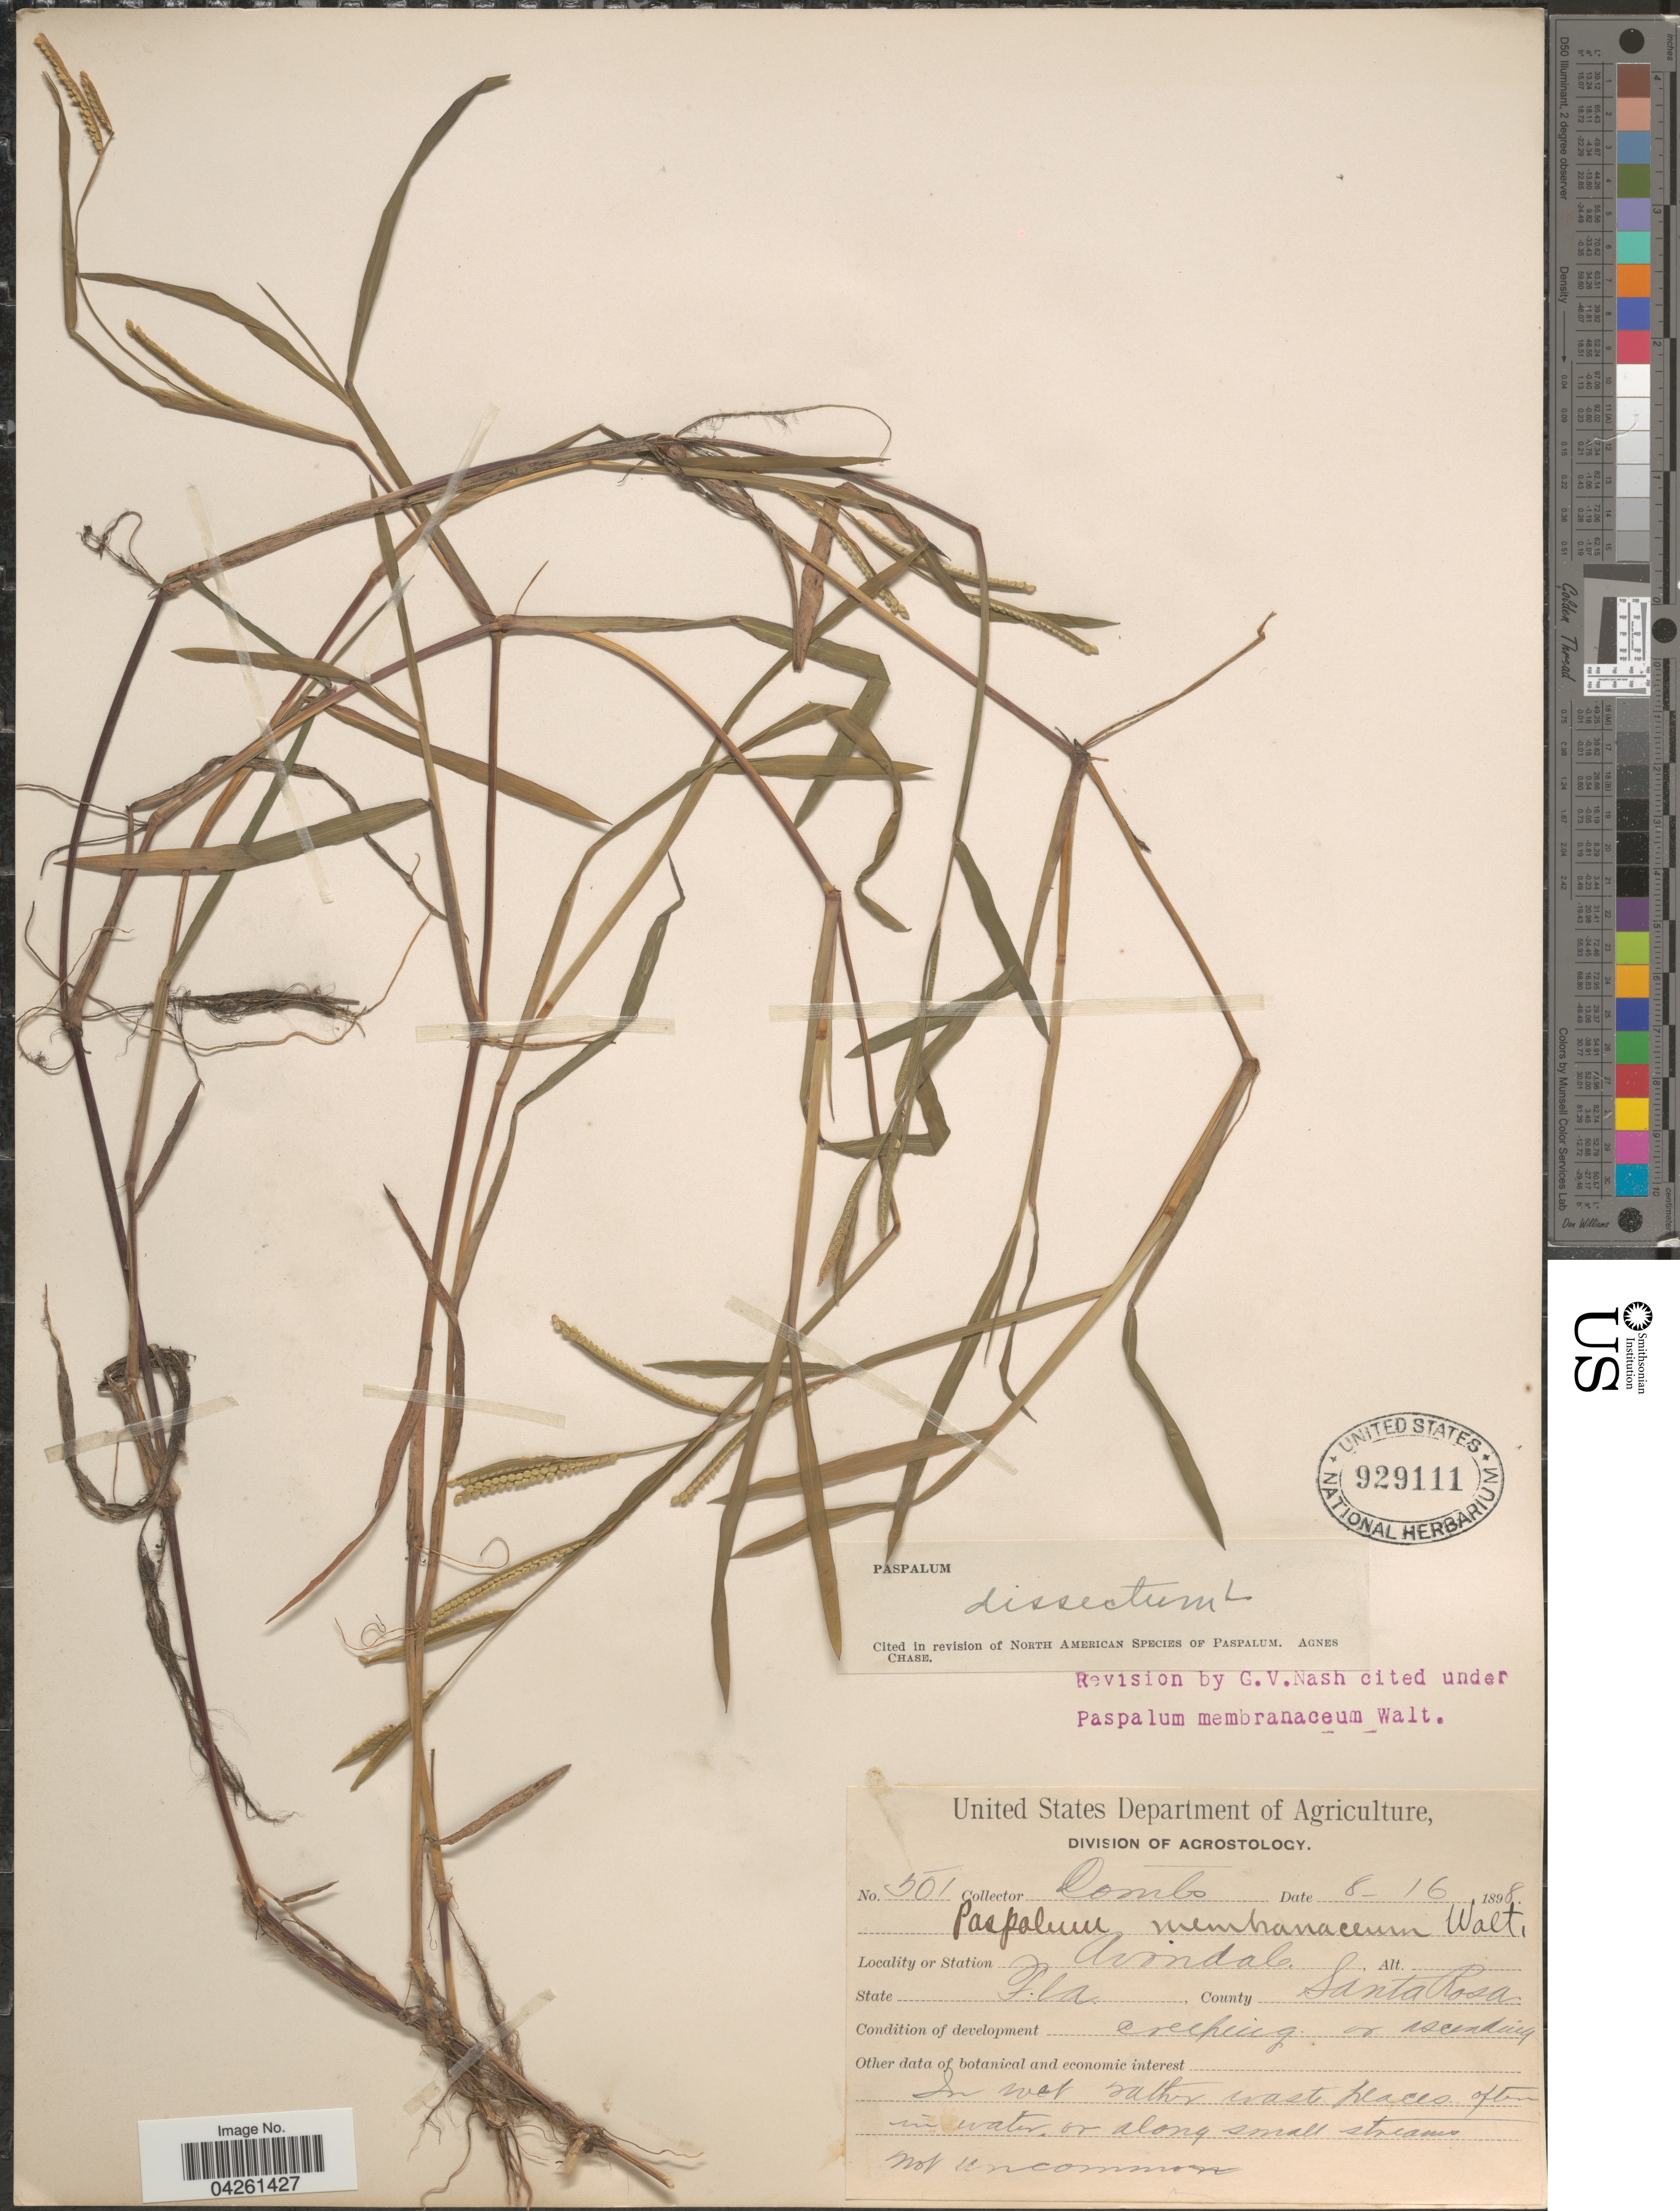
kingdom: Plantae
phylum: Tracheophyta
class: Liliopsida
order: Poales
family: Poaceae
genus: Paspalum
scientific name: Paspalum dissectum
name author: (L.) L.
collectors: -. Combs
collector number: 501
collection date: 1898-08-16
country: United States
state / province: Florida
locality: Avondale. County Santa Rosa.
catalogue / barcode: US 929111